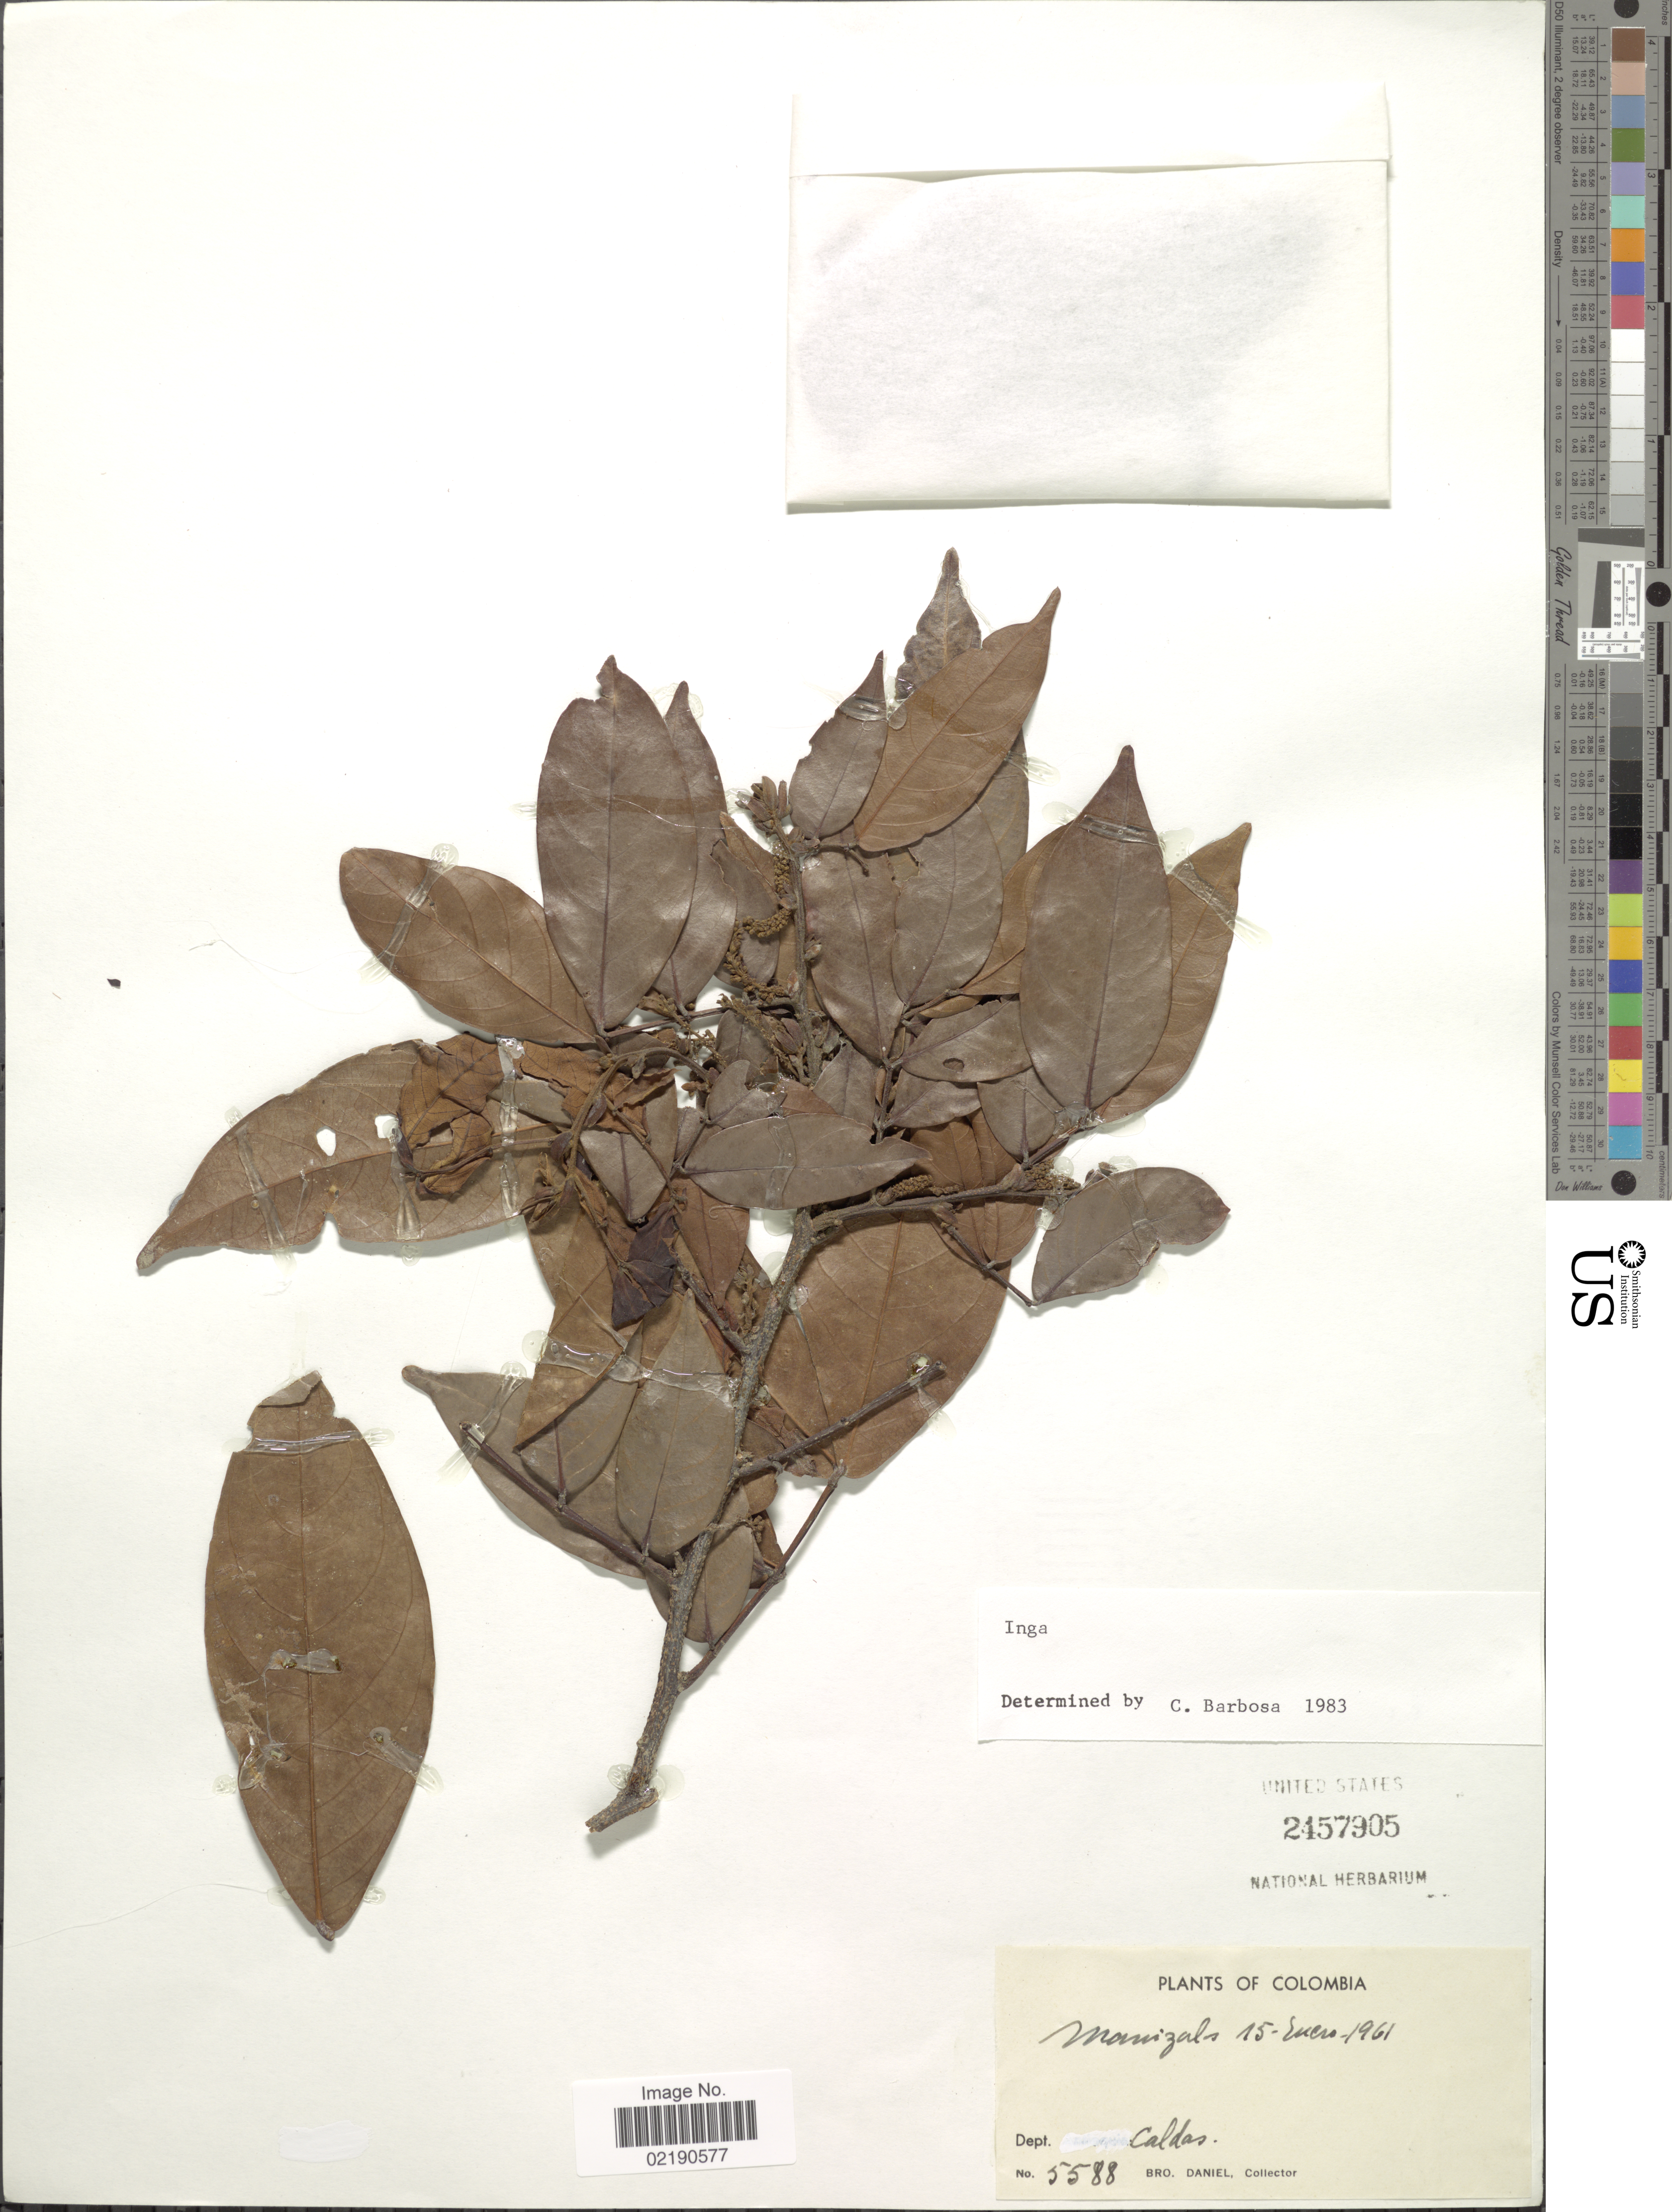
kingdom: Plantae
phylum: Tracheophyta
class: Magnoliopsida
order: Fabales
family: Fabaceae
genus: Inga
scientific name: Inga sp.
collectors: Bro. Daniel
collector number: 2288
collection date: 1961-01-15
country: Colombia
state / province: Caldas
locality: Dept. Caldas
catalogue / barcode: US 2457905